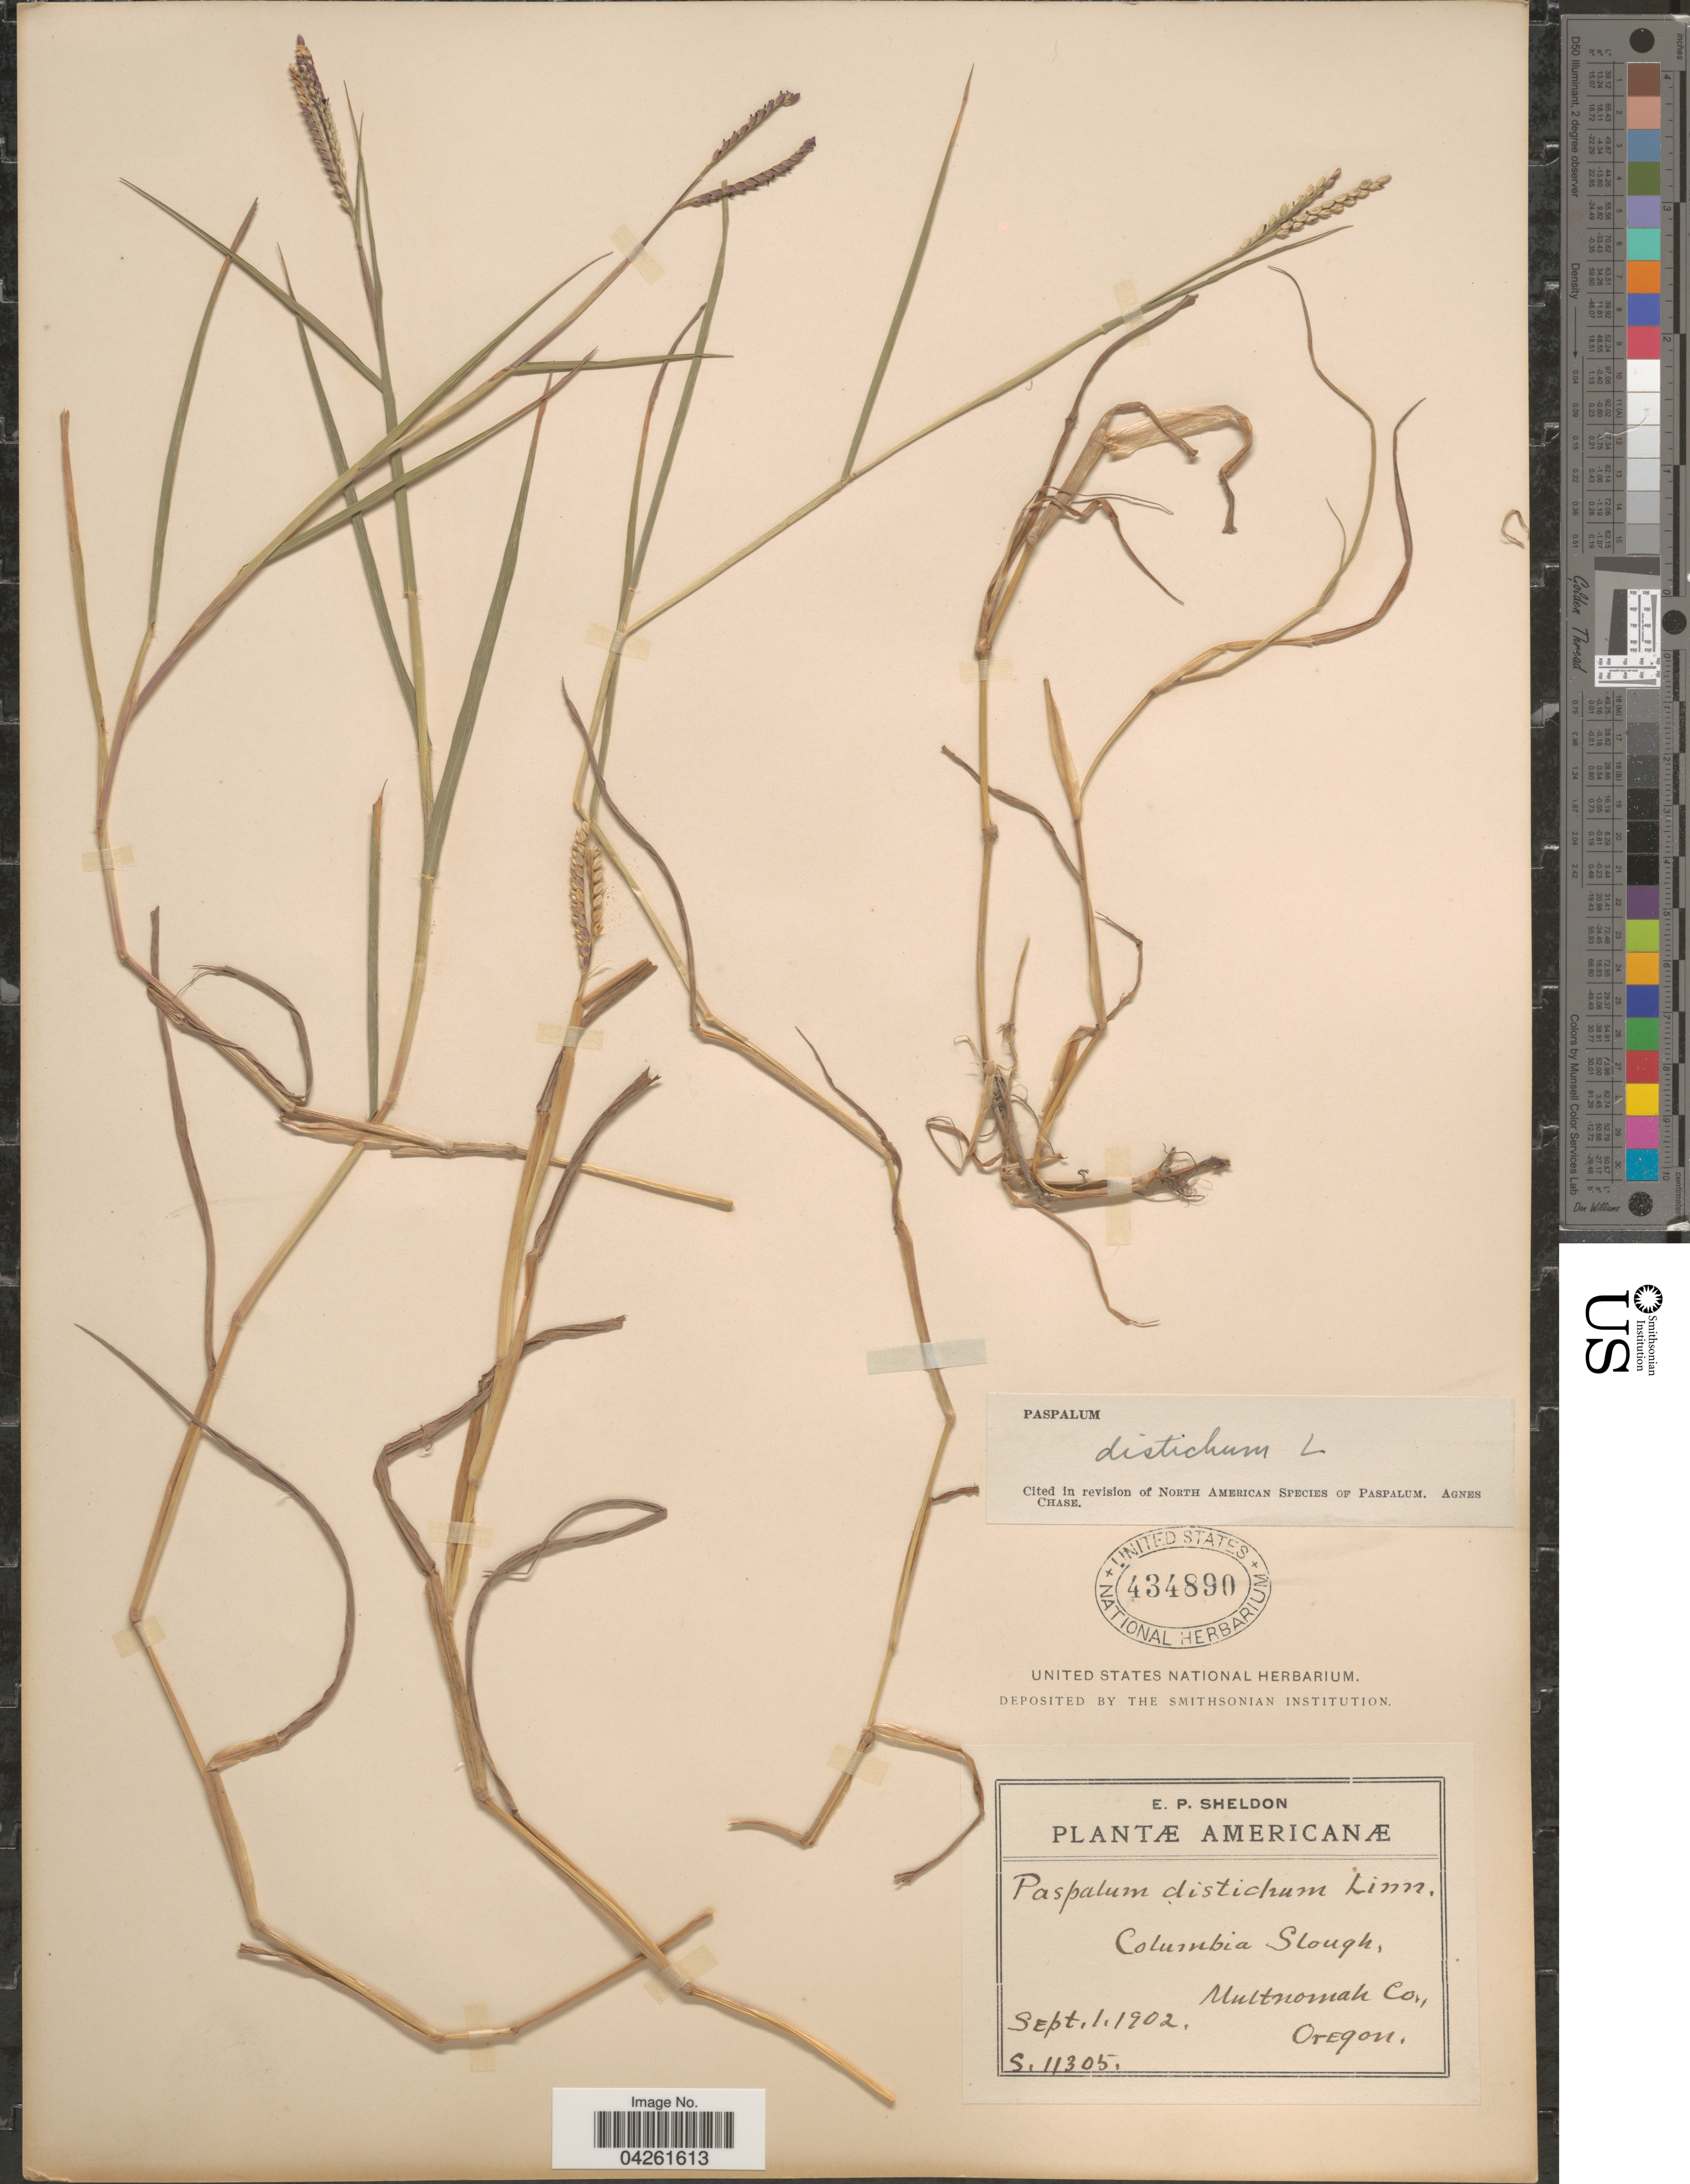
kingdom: Plantae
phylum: Tracheophyta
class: Liliopsida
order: Poales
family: Poaceae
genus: Paspalum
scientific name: Paspalum distichum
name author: L.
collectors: E. P. Sheldon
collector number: S. 11305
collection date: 1902-09-01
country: United States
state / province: Oregon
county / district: Multnomah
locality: Columbia Slough, Multnomah Co.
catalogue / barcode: US 434890